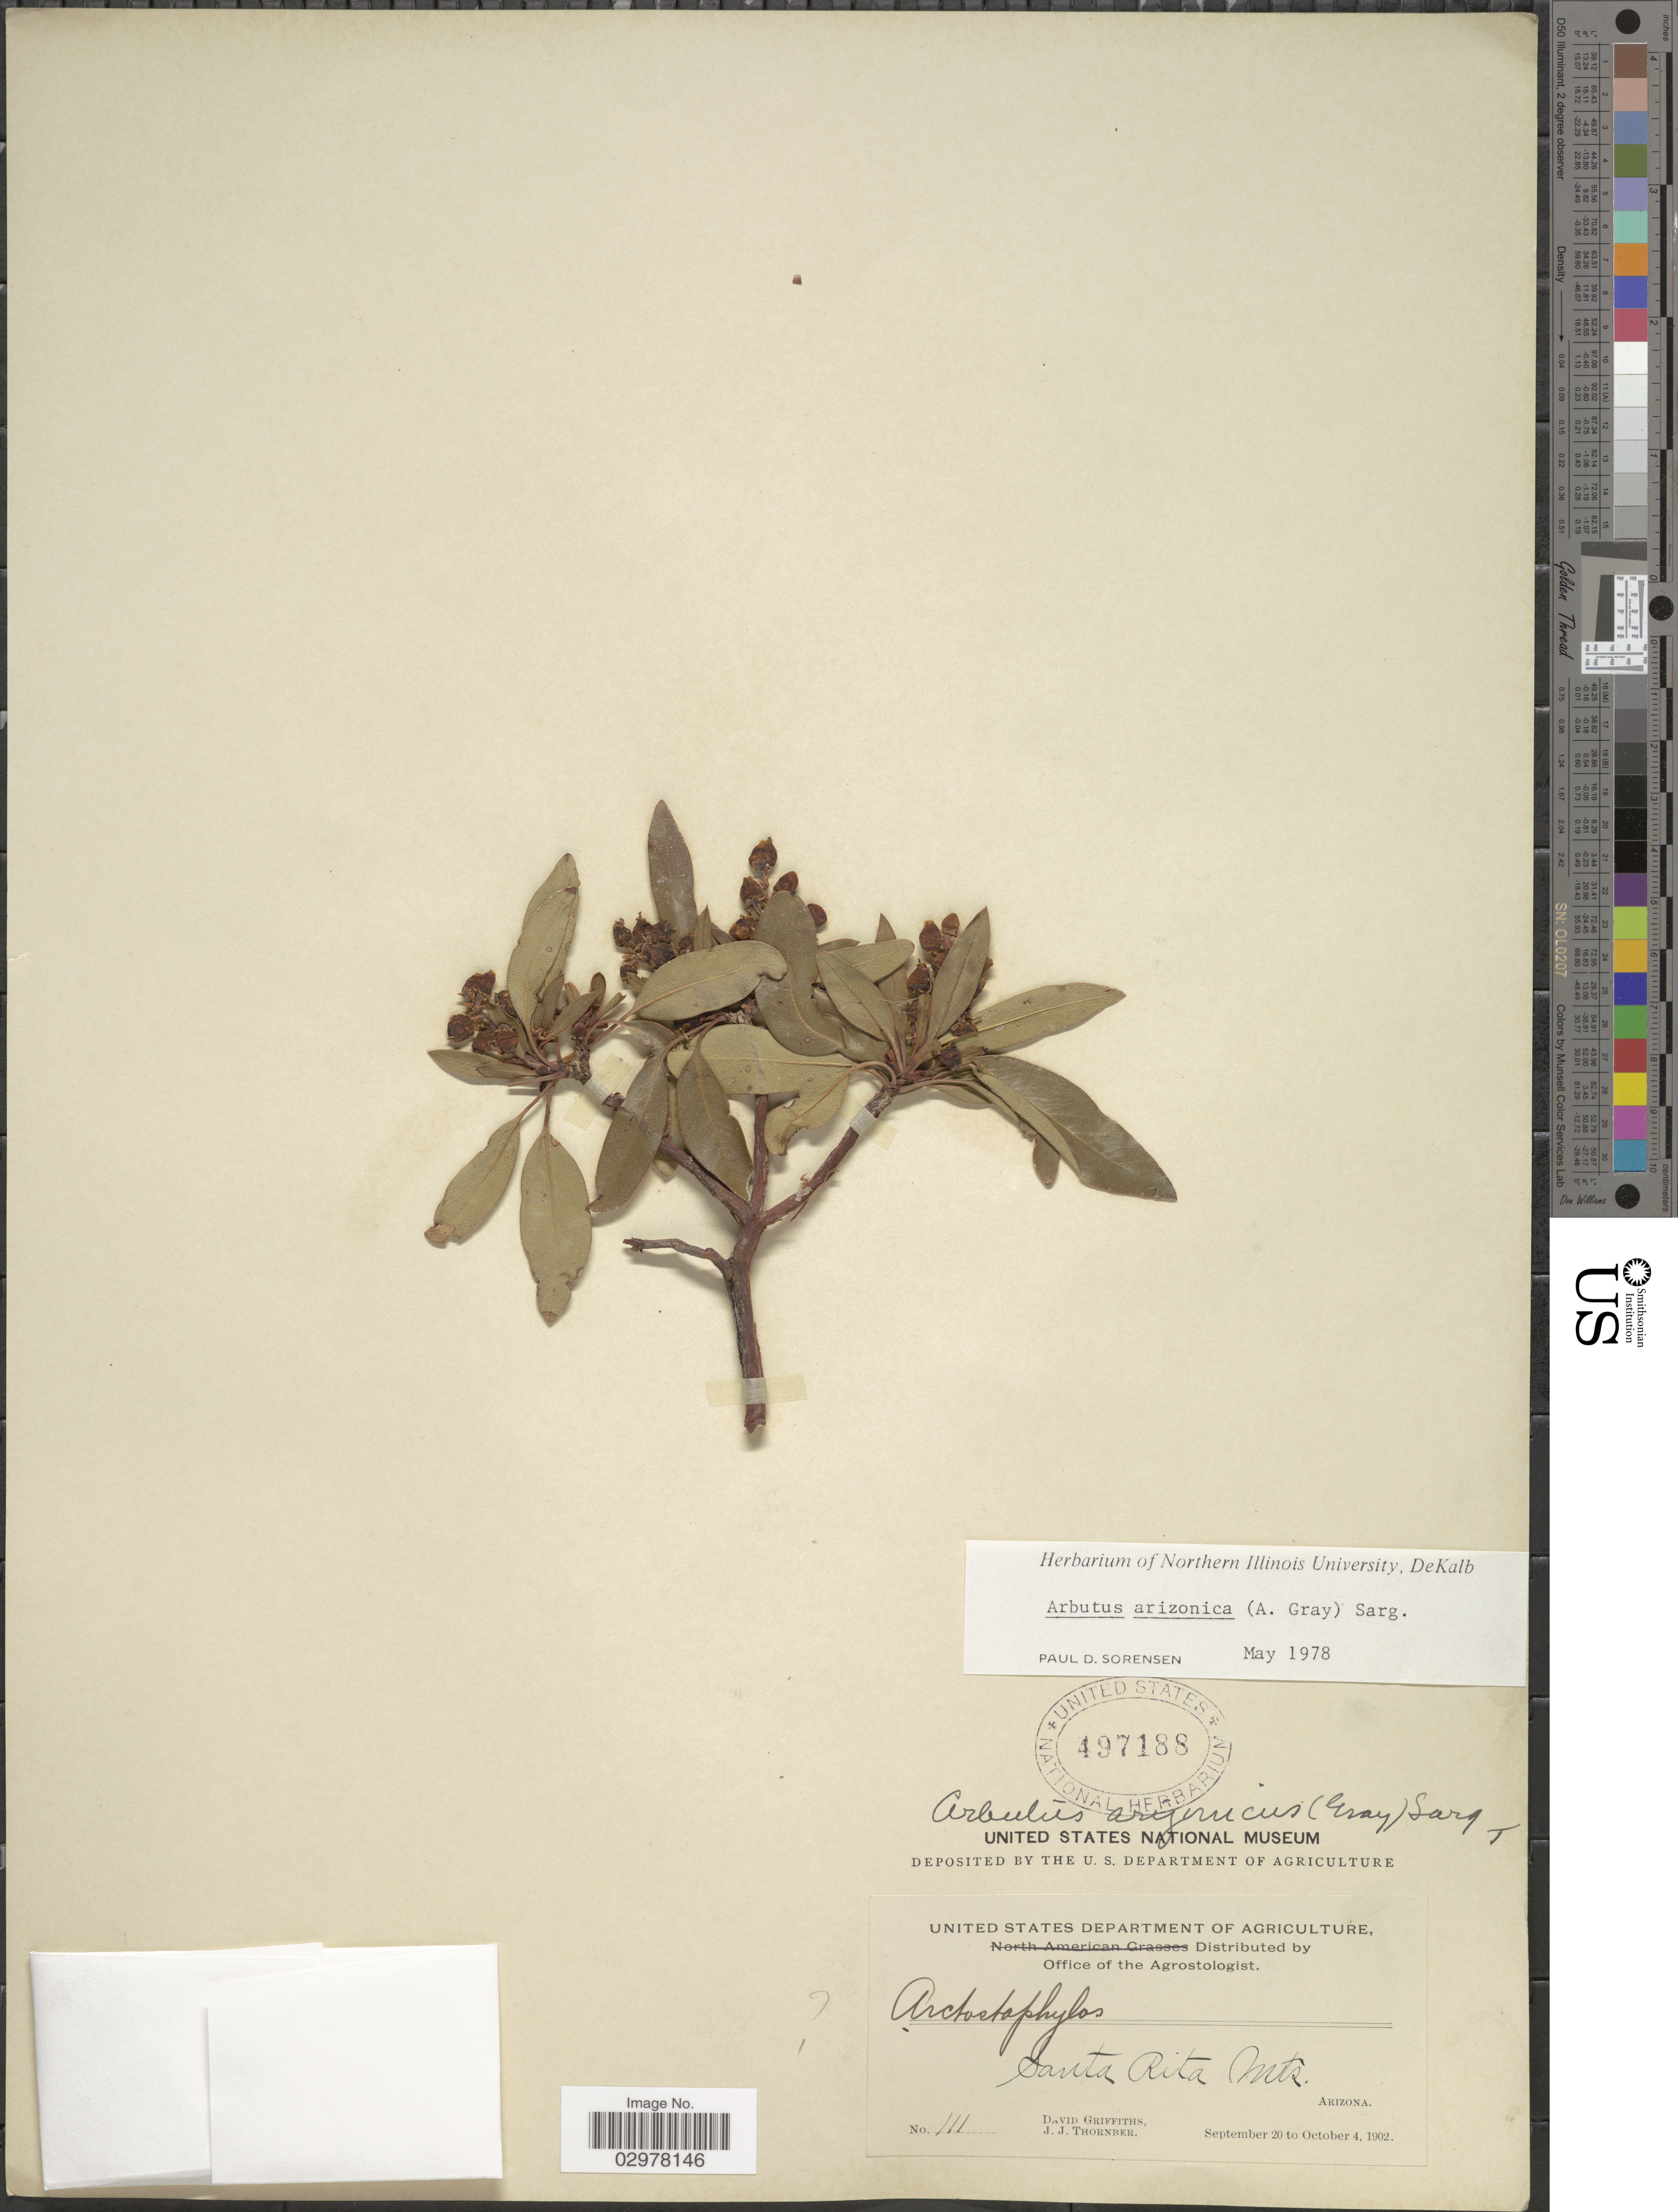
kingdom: Plantae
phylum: Tracheophyta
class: Magnoliopsida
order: Ericales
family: Ericaceae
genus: Arbutus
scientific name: Arbutus arizonica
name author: (A. Gray) Sarg.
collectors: D. Griffiths & J. Thornber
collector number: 111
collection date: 1902-09-20/1902-10-04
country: United States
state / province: Arizona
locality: Santa Rita Mts.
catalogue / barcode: US 497188